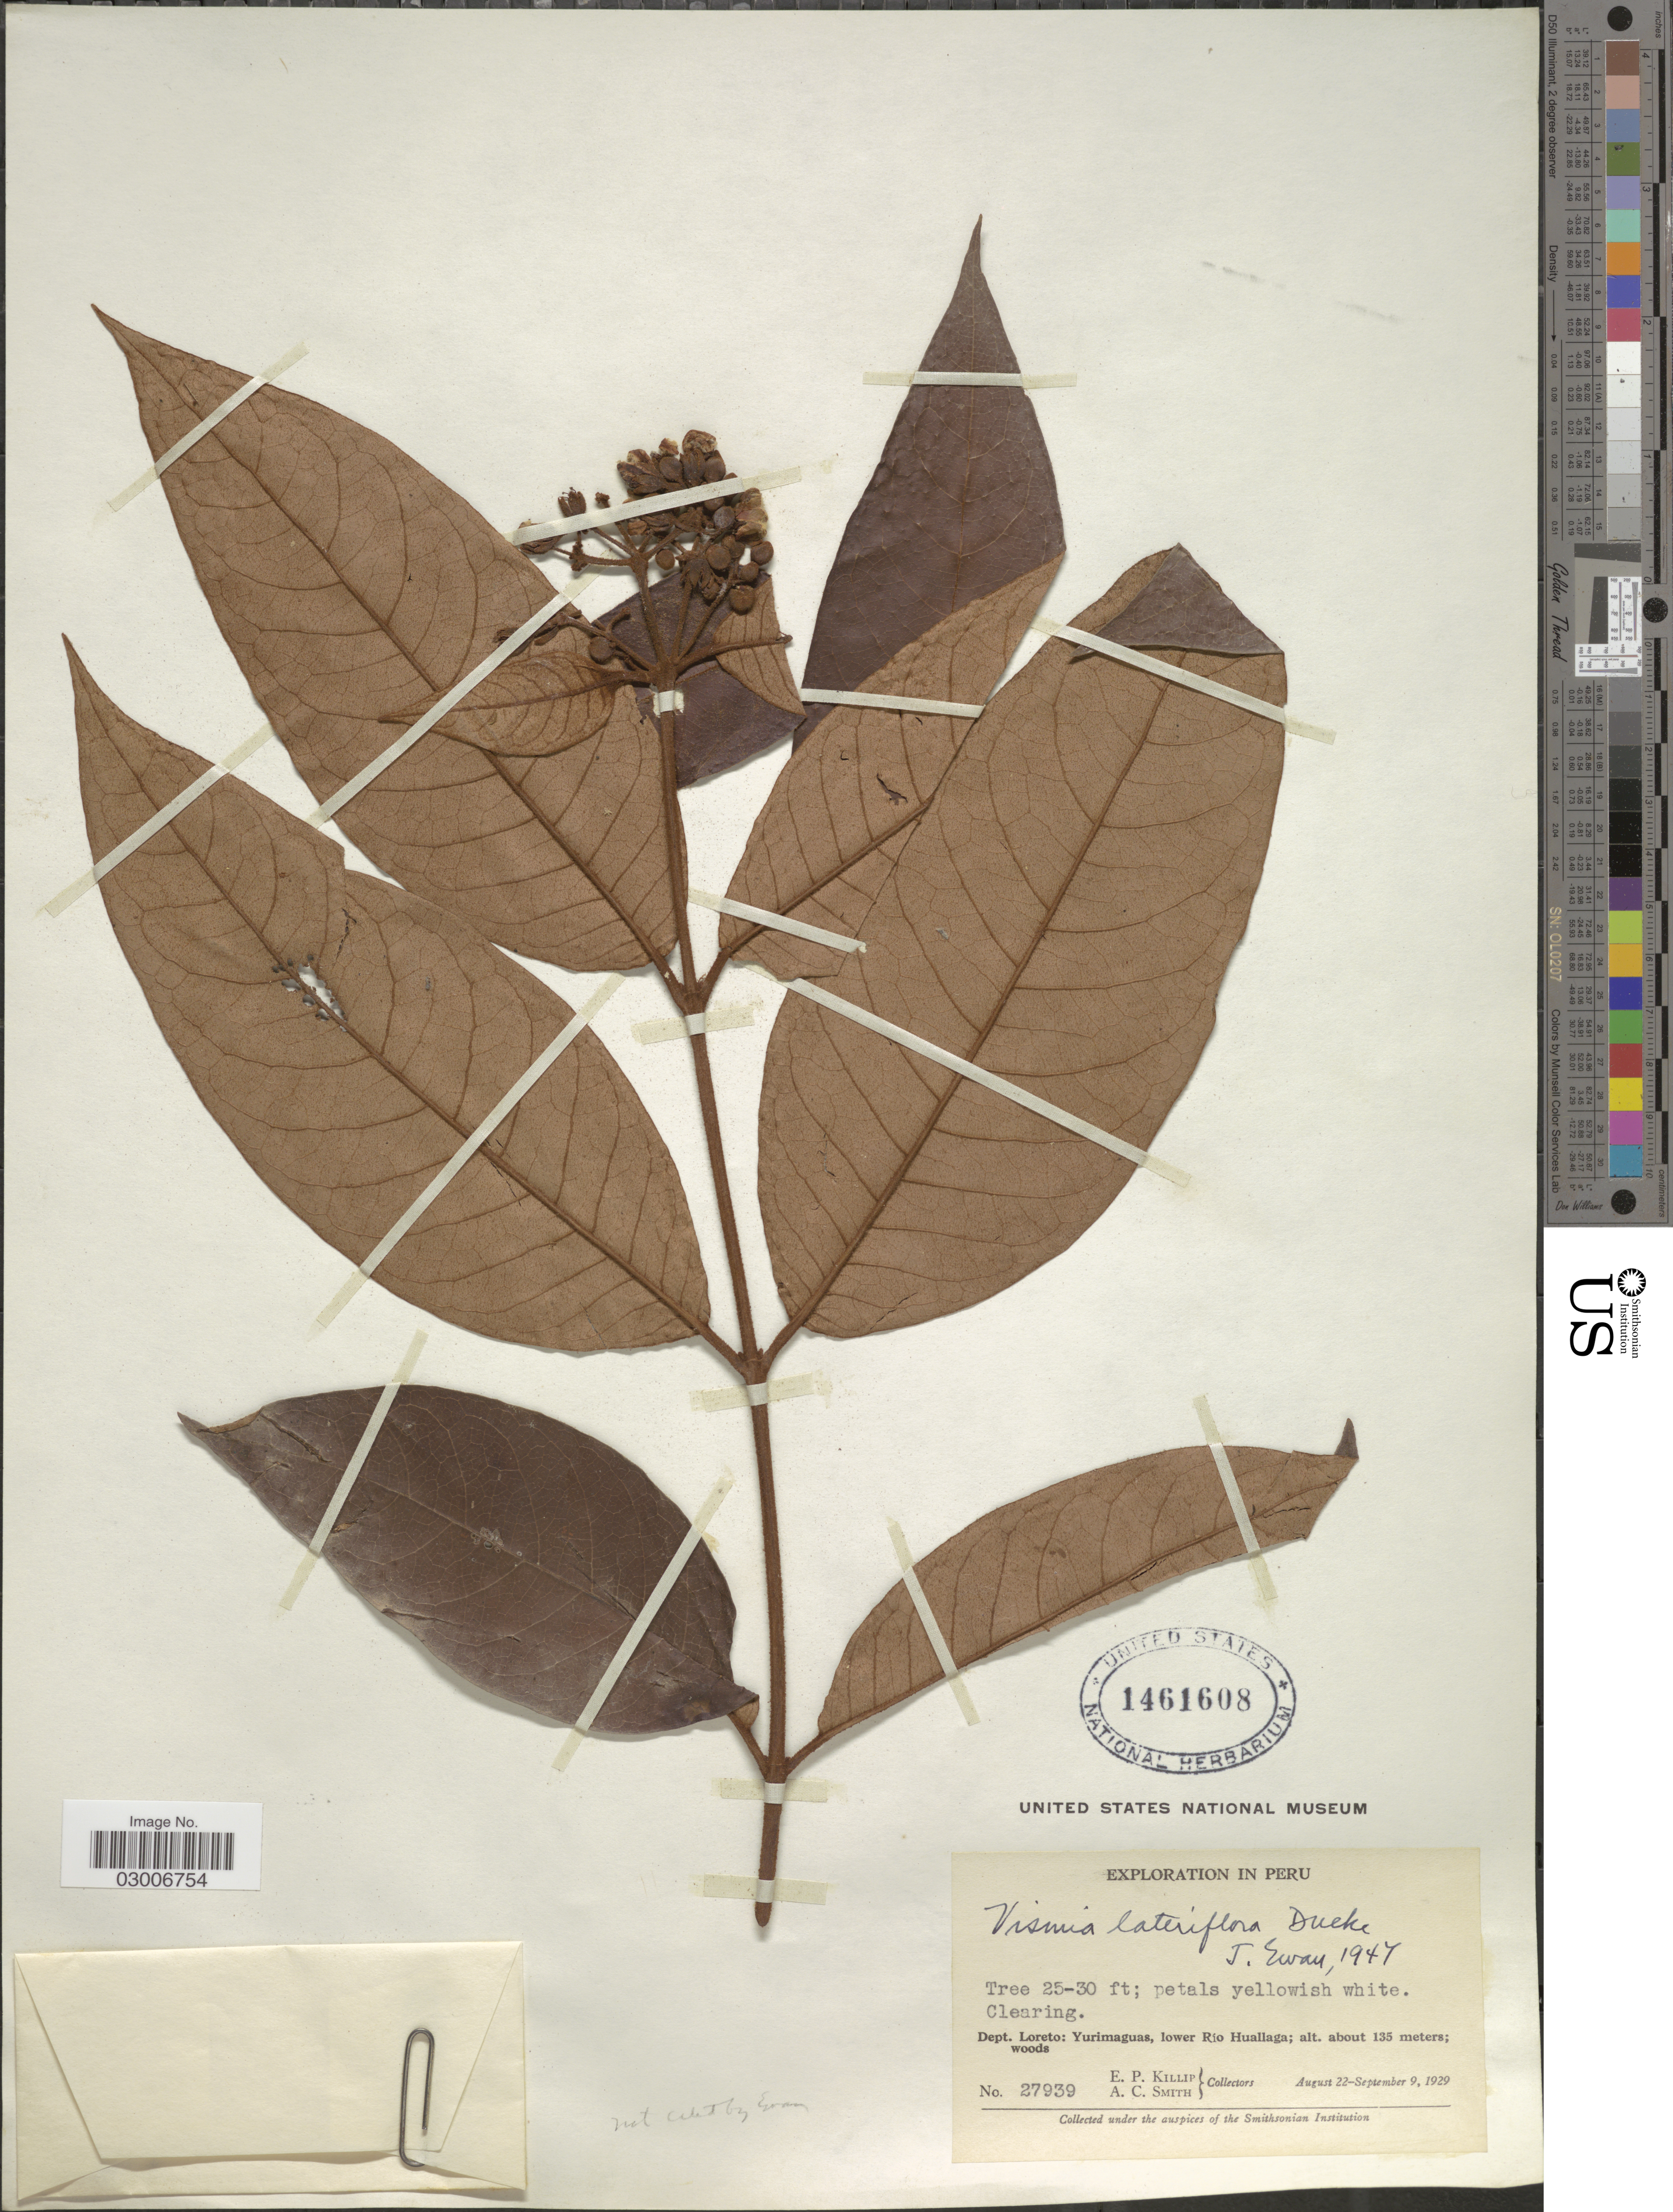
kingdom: Plantae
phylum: Tracheophyta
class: Magnoliopsida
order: Malpighiales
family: Hypericaceae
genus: Vismia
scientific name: Vismia lateriflora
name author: Ducke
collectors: E. P. Killip & A. C. Smith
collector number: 27939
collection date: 1929-08-22/1929-09-09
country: Peru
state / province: Loreto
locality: Dept. Loreto: Yurimaguas, Lower Río Huallaga.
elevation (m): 135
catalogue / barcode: US 1461608